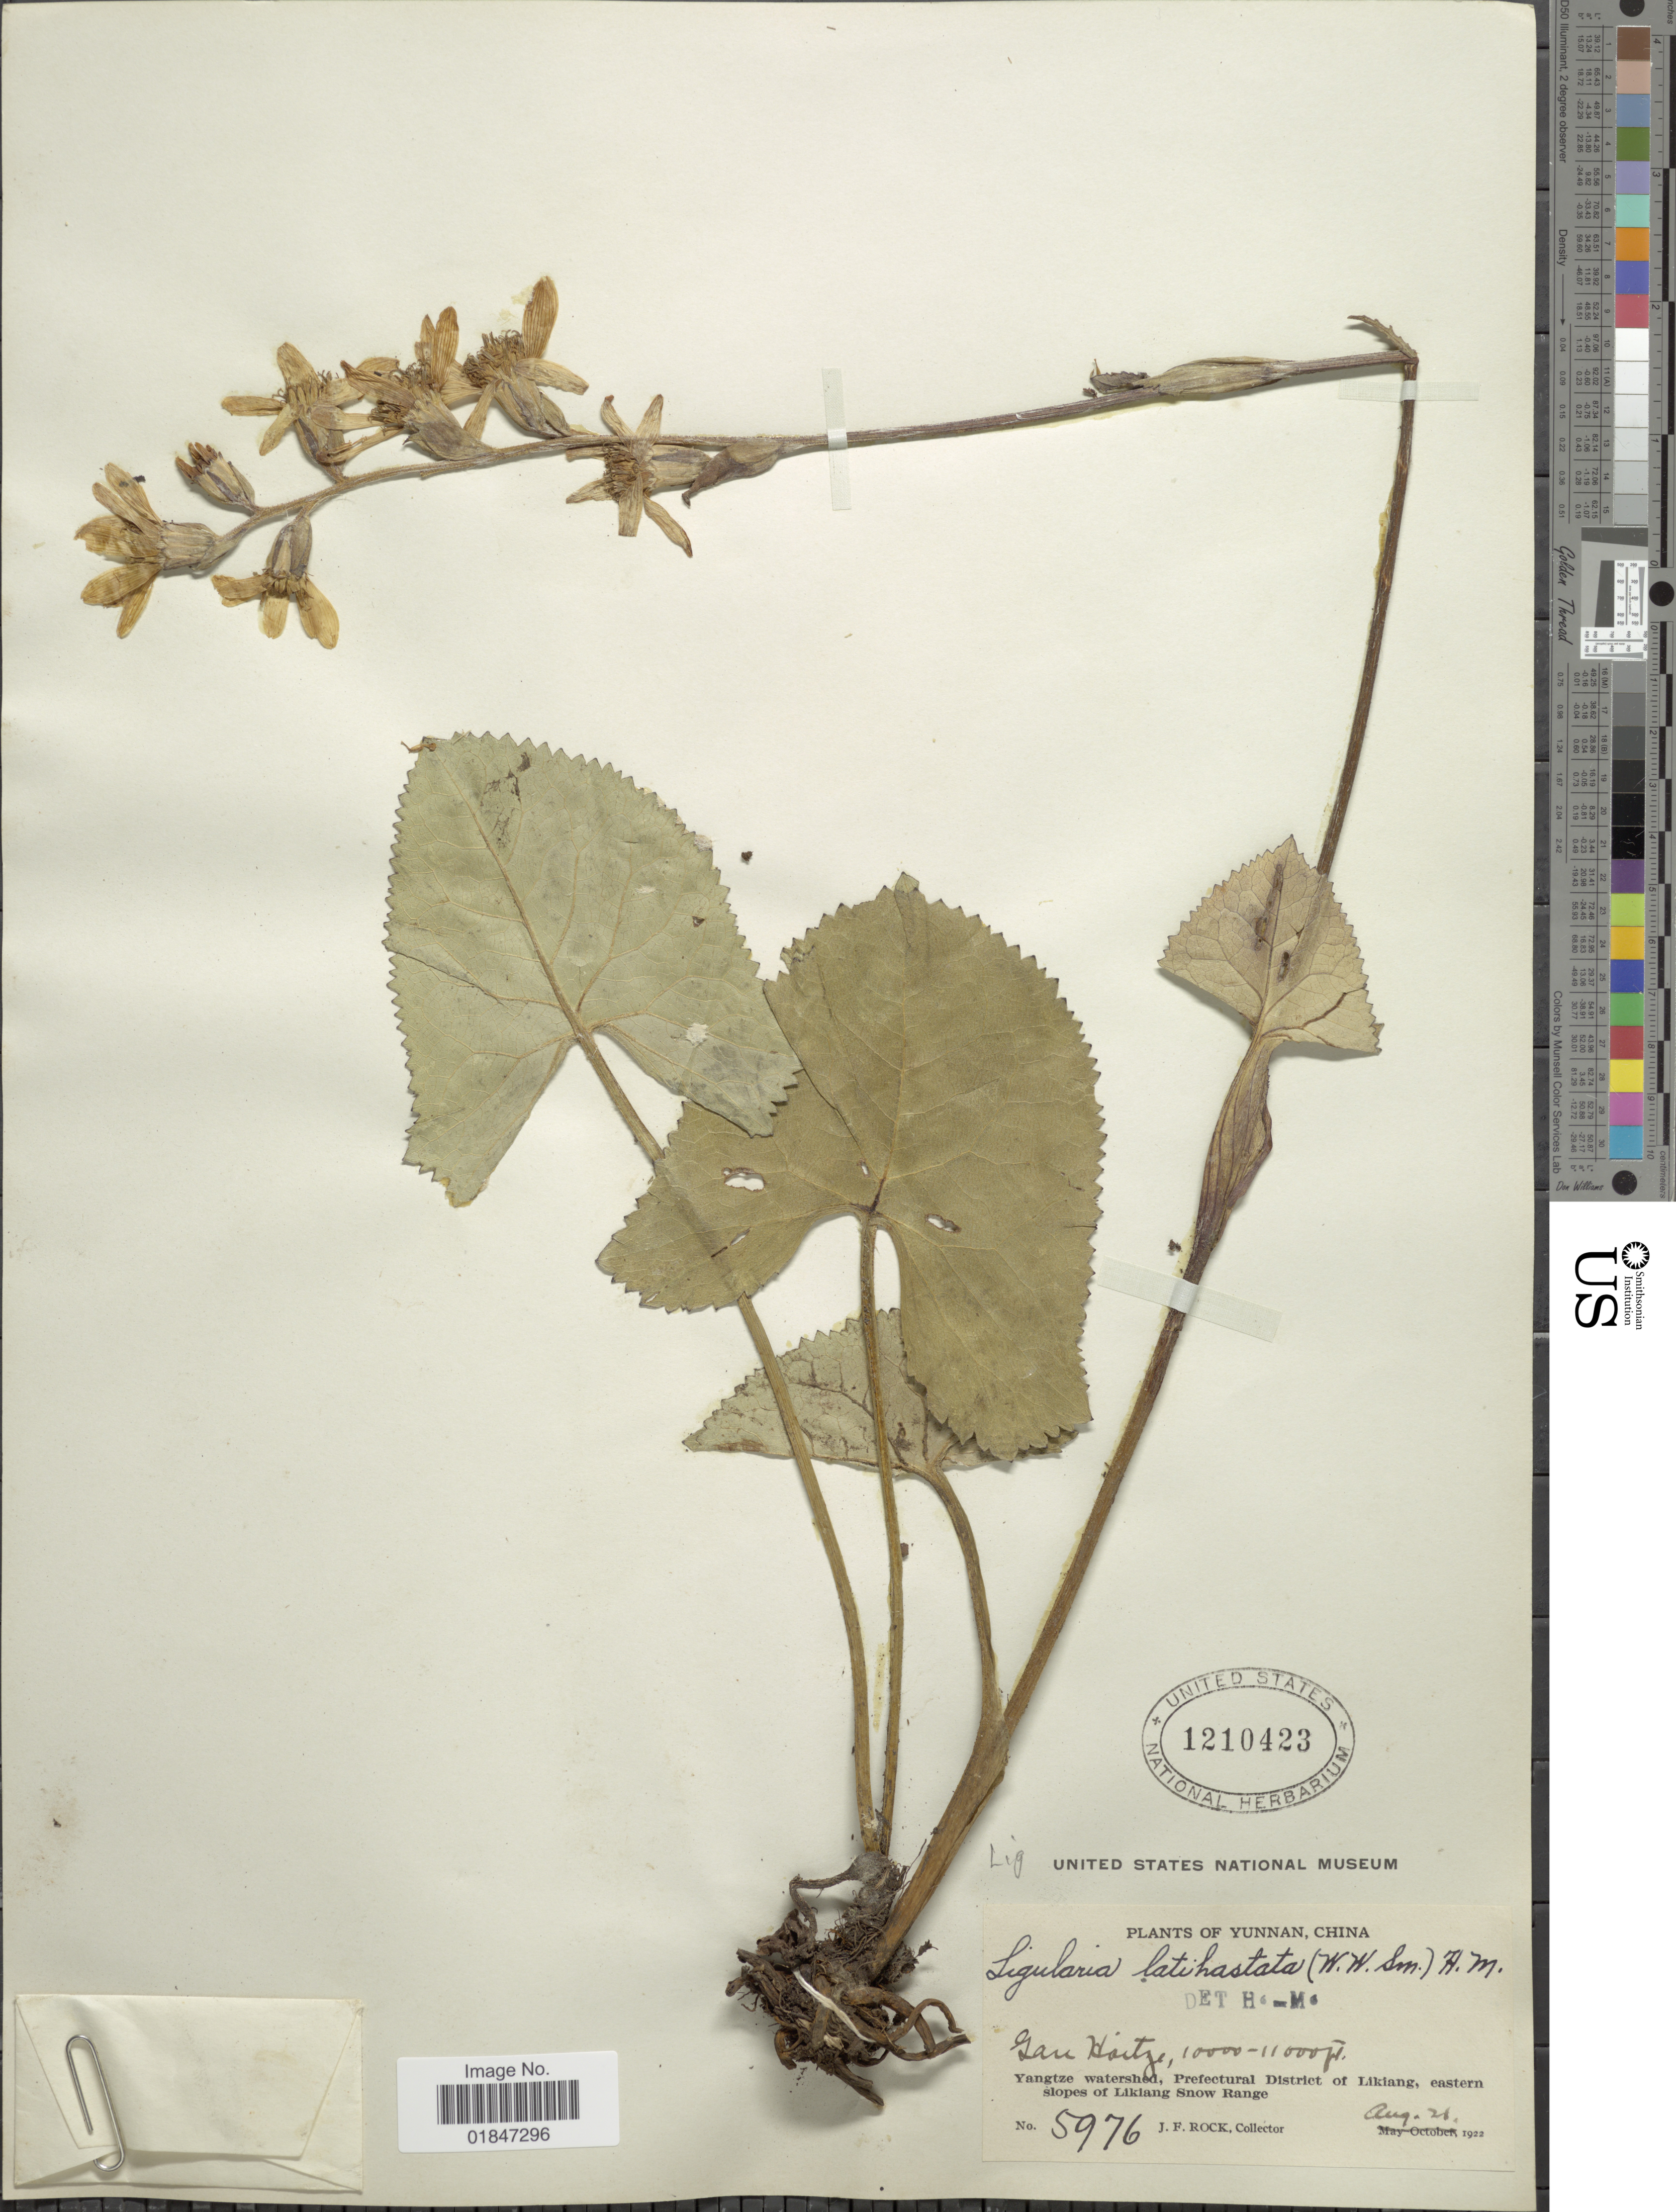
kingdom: Plantae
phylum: Tracheophyta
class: Magnoliopsida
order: Asterales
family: Asteraceae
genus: Ligularia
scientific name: Ligularia latihastata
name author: (W.W. Sm.) Hand.-Mazz.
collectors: J. Rock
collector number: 5976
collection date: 1922-08-21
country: China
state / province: Yunnan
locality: Yunnan, China. Yangtze watershed, Prefectual District of Likiang, eastern slopes of Likiang Snow Range, Gan Haitze.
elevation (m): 3048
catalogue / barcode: US 1210423